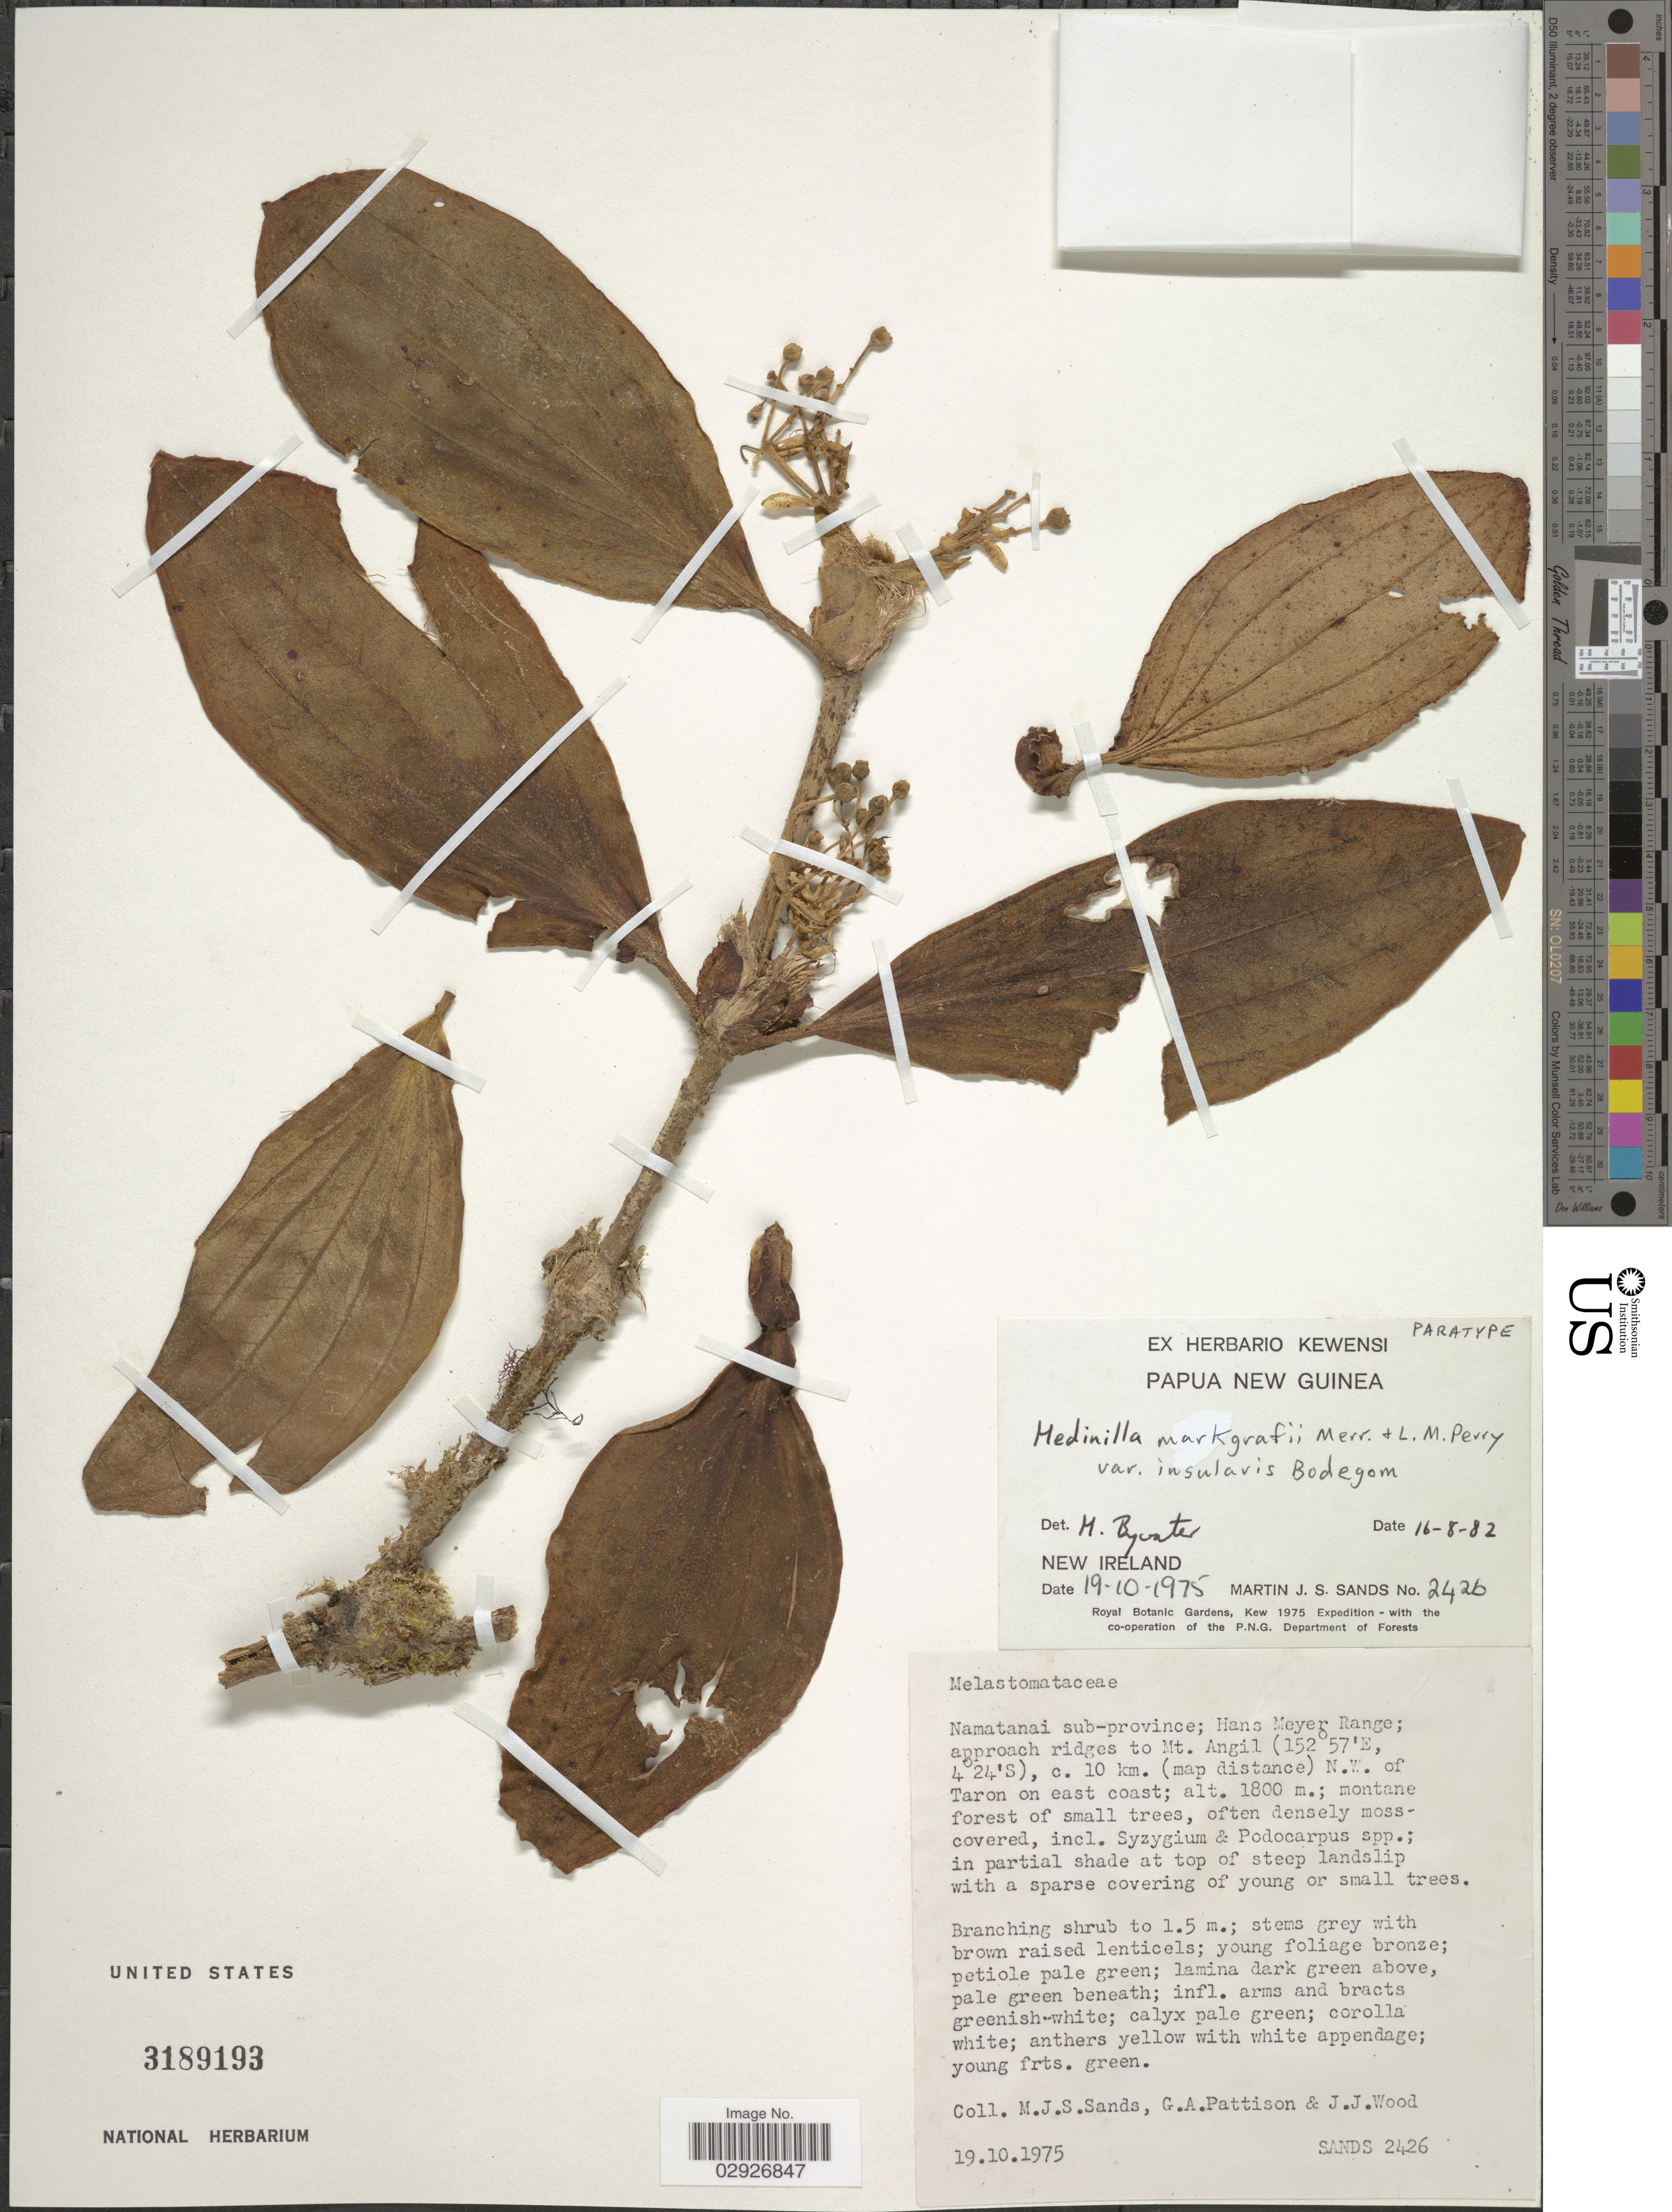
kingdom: Plantae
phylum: Tracheophyta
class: Magnoliopsida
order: Myrtales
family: Melastomataceae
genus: Medinilla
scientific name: Medinilla markgrafi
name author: Merr. & L.M. Perry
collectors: M. Sands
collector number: SANDS2426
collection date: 1975-10-19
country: Papua New Guinea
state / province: New Ireland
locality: Namatanai sub-province; Hans Meyer Range; approach ridges to Mt. Angil, c. 10 km. (map distance) N.W. of Taron on east coast.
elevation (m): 1800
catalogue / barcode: US 3189193